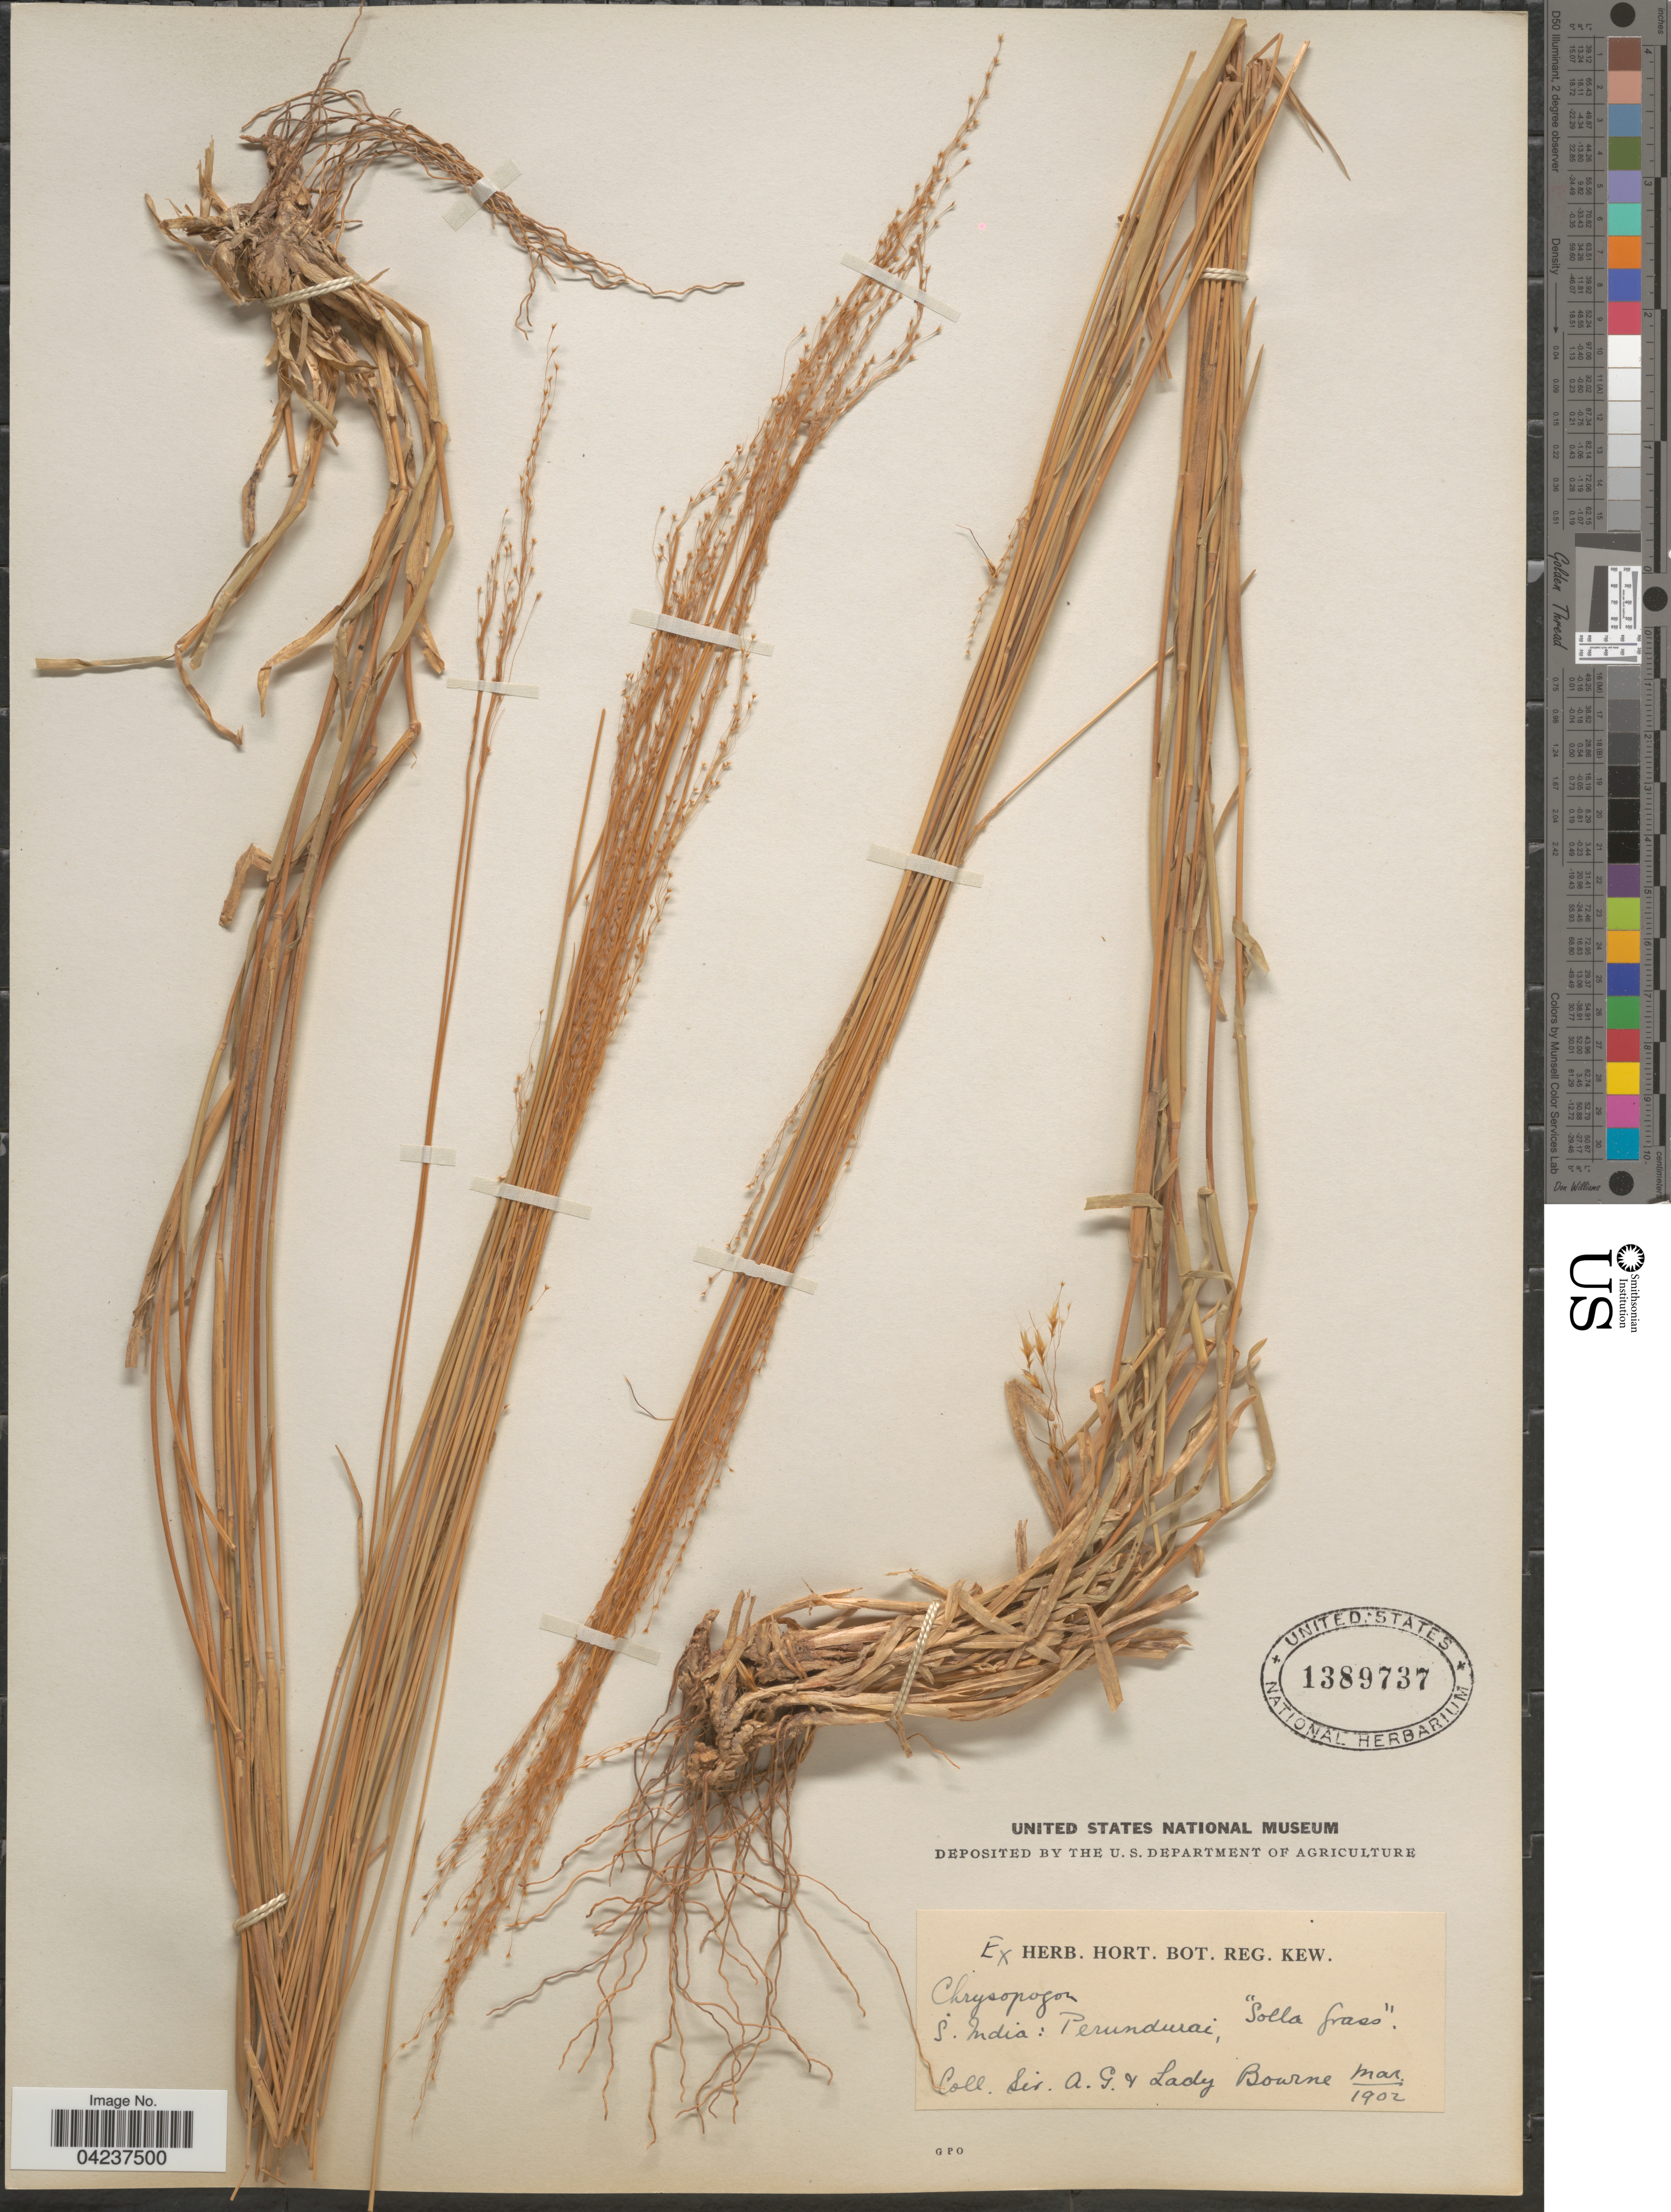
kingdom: Plantae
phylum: Tracheophyta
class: Liliopsida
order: Poales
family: Poaceae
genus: Chrysopogon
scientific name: Chrysopogon sp.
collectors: A. Bourne & Mrs. Bourne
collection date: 1902-03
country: India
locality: S. India: Perundwai.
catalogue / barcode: US 1389737